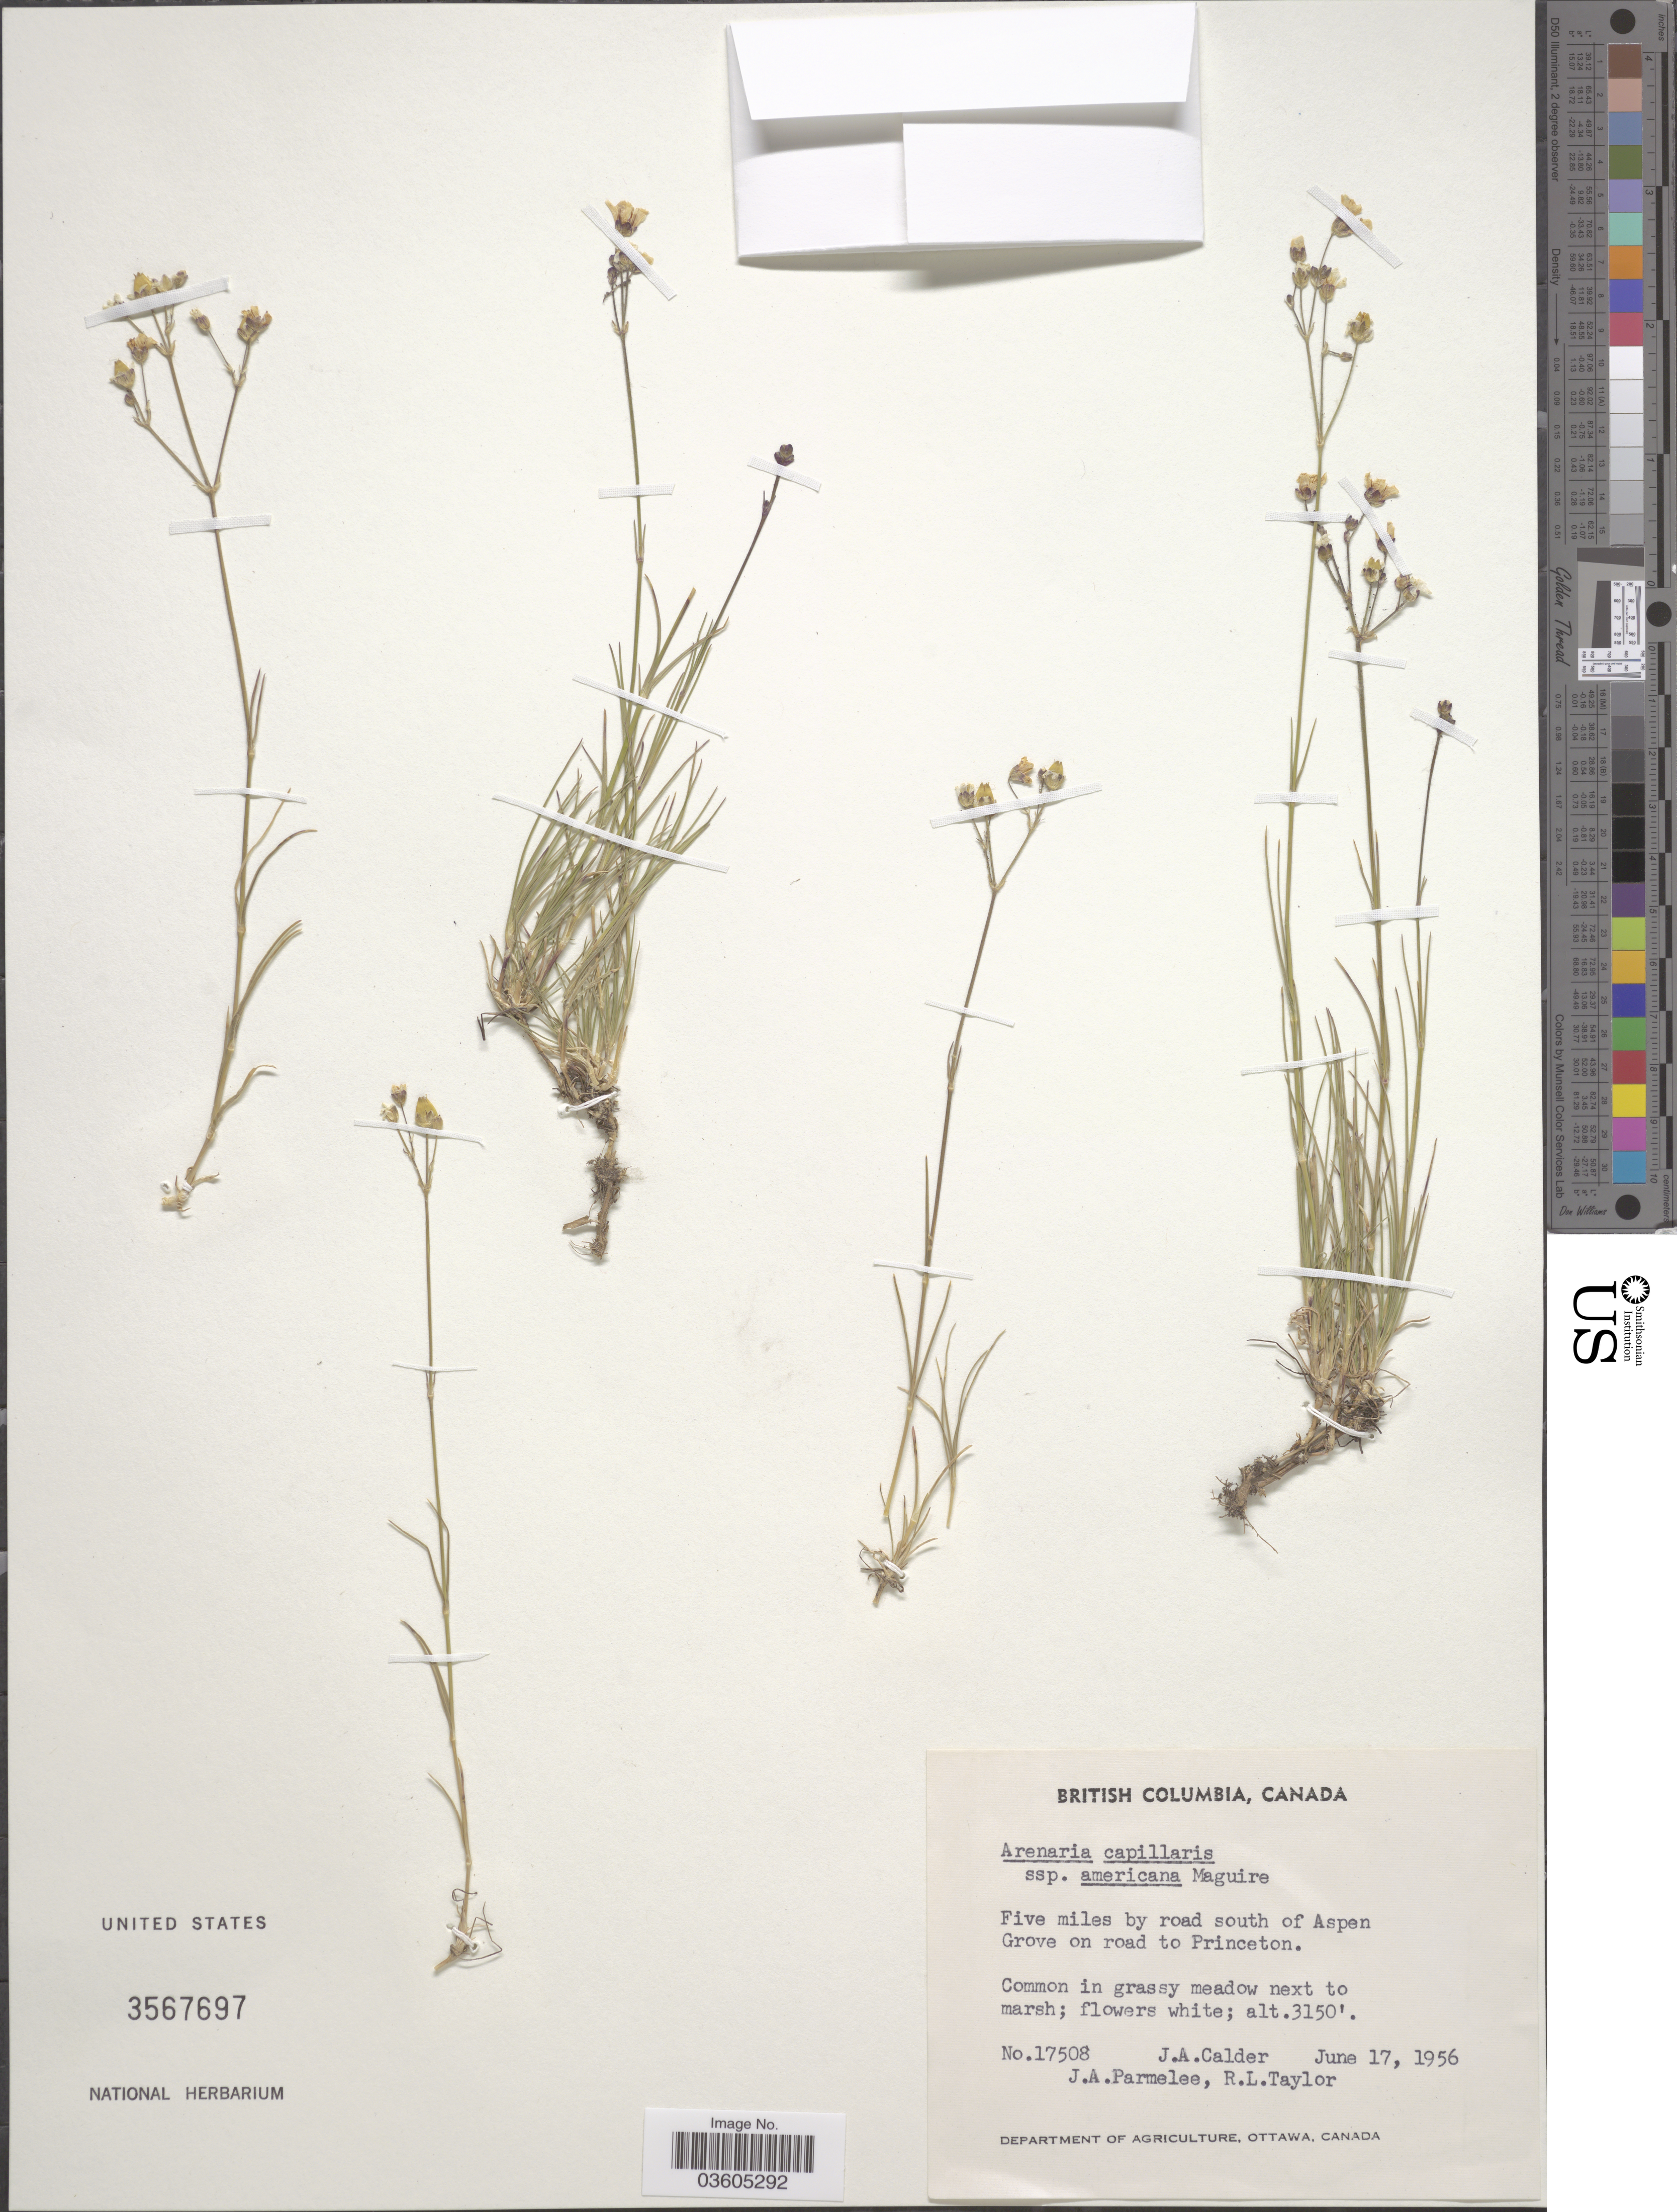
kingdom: Plantae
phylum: Tracheophyta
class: Magnoliopsida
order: Caryophyllales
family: Caryophyllaceae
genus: Eremogone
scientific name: Eremogone capillaris var. americana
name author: (Maguire) R.L. Hartm. & Rabeler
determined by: U.S. National Herbarium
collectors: J. A. Calder, J. A. Parmelee & R. Taylor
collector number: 17508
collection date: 1956-06-17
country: Canada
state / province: British Columbia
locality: Five miles by road south of Aspen Grove on road to Princeton.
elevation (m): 960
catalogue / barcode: US 3567697